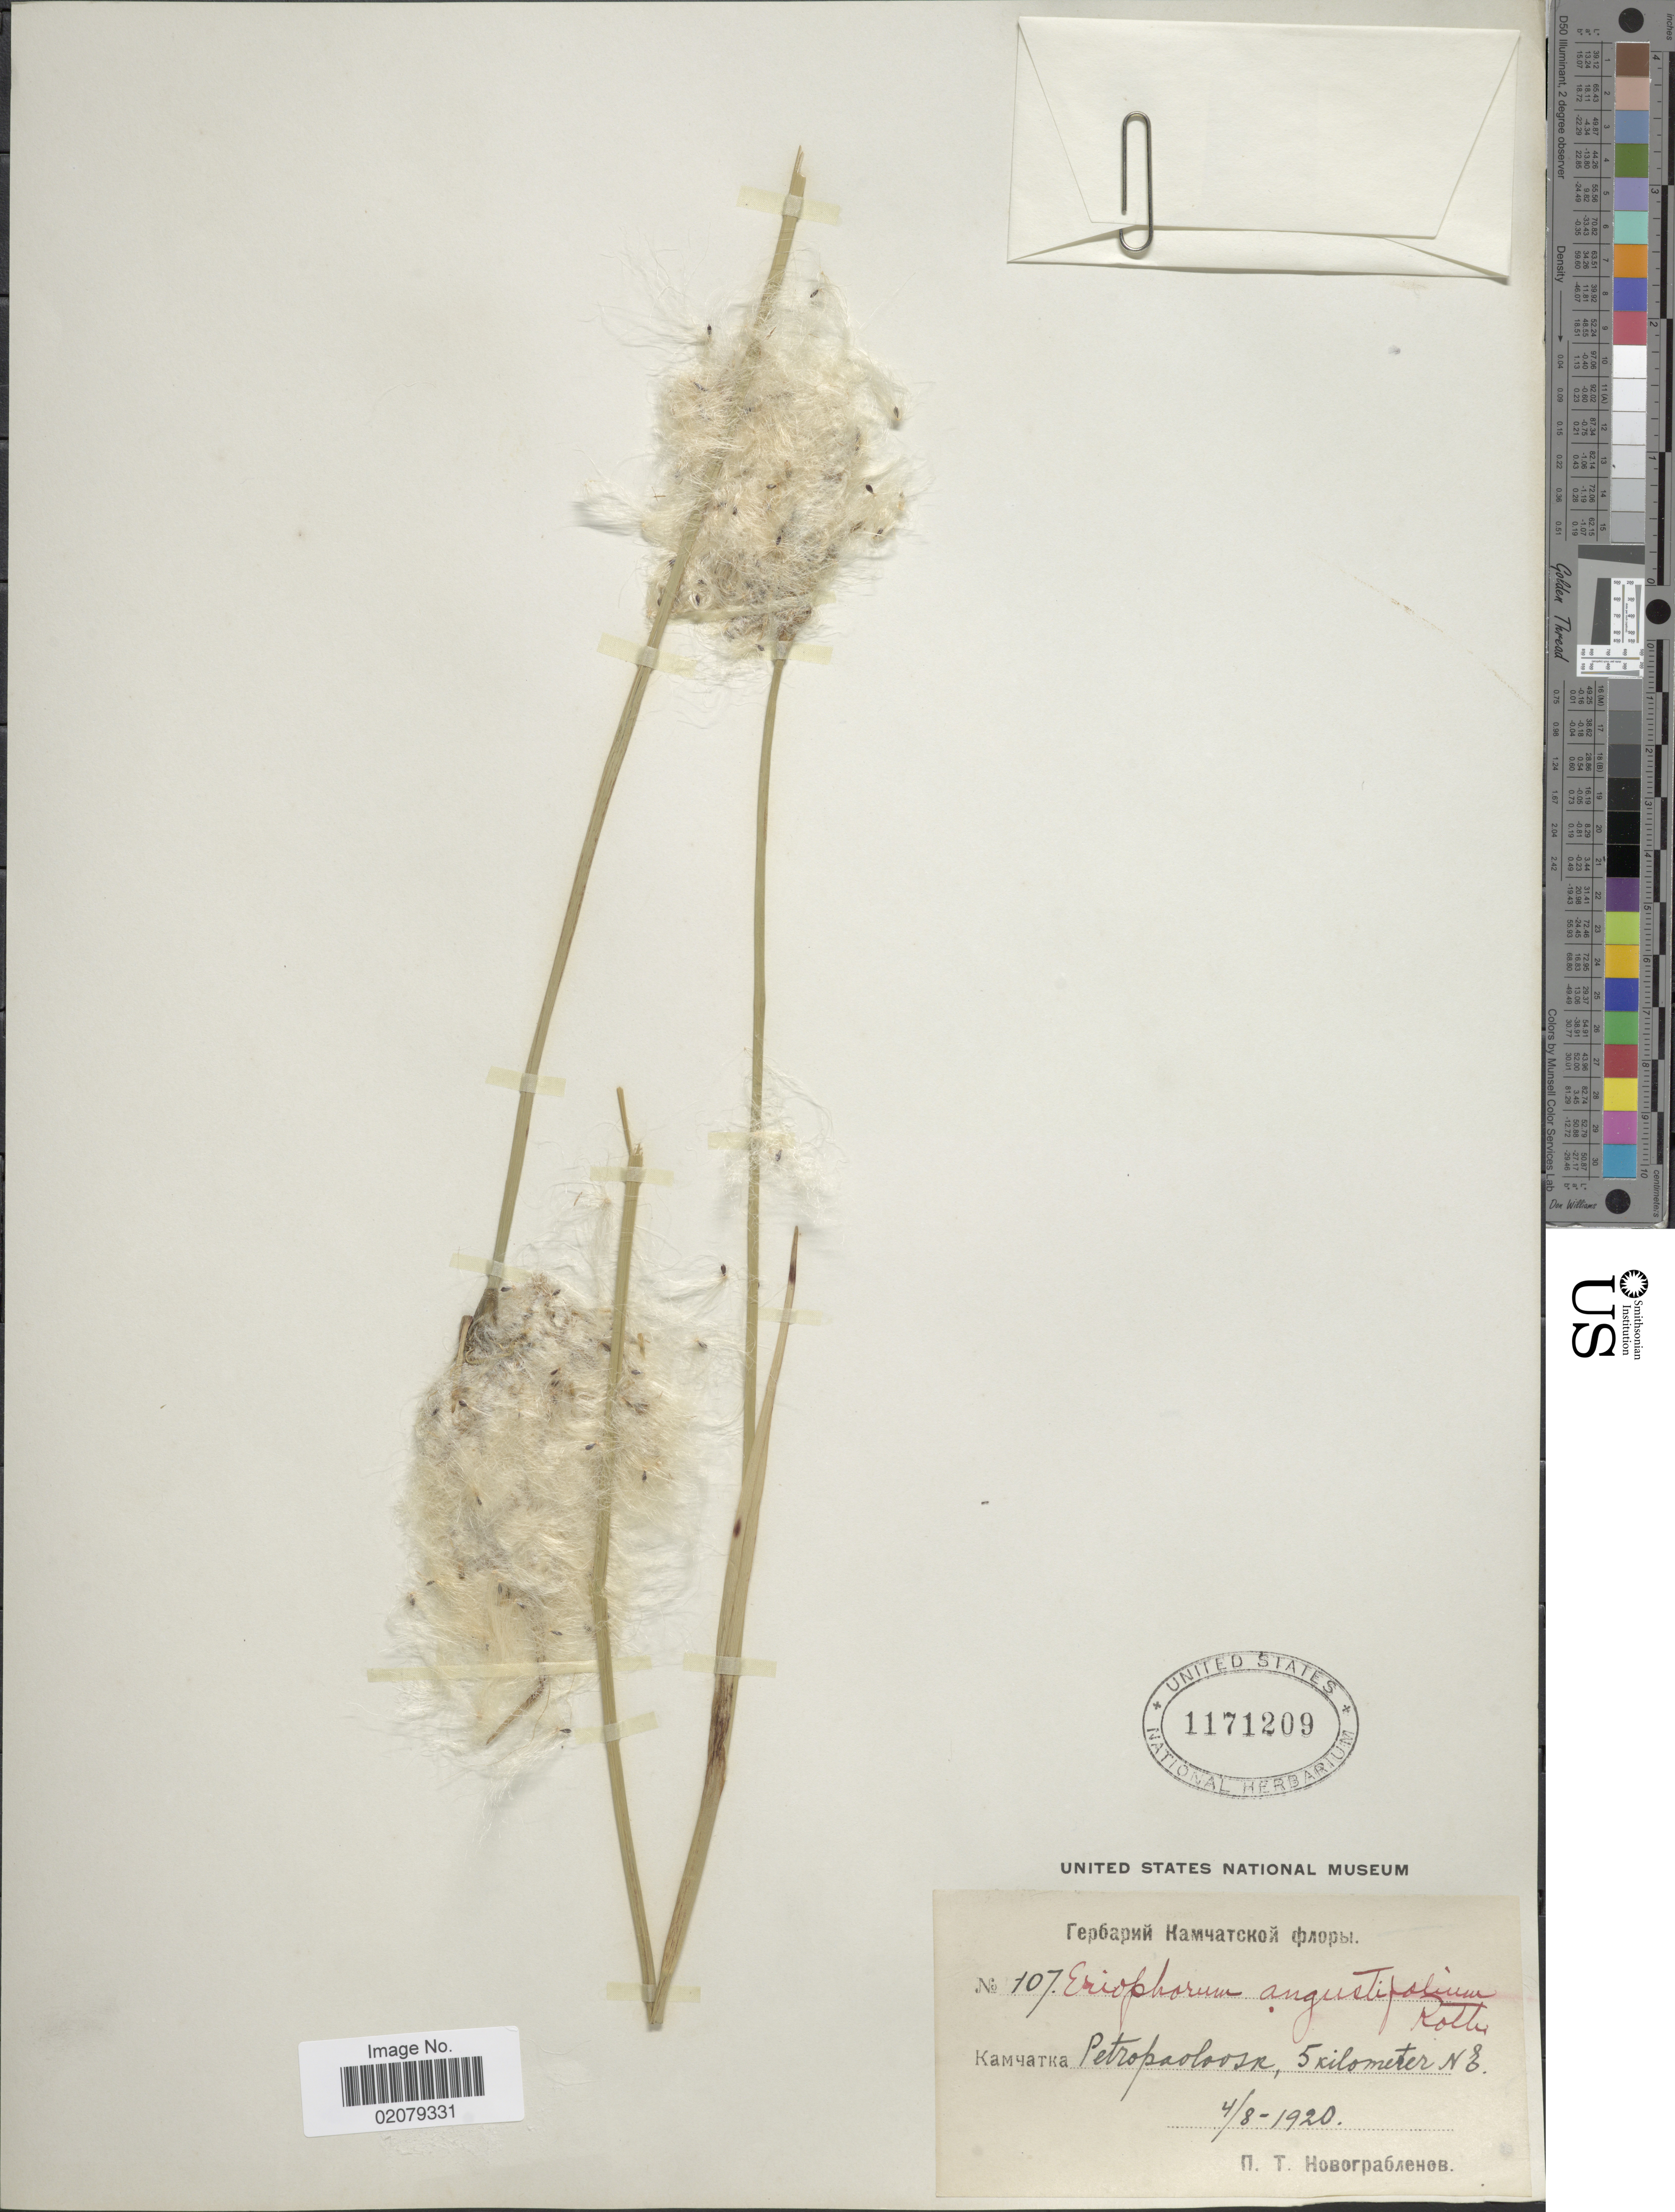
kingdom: Plantae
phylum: Tracheophyta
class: Liliopsida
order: Poales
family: Cyperaceae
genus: Eriophorum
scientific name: Eriophorum angustifolium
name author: Honck.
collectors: P. Novograblenov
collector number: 107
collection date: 1920-08-04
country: Russian Federation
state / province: Kamchatka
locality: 5 km NE of Petropavlovsk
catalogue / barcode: US 1171209